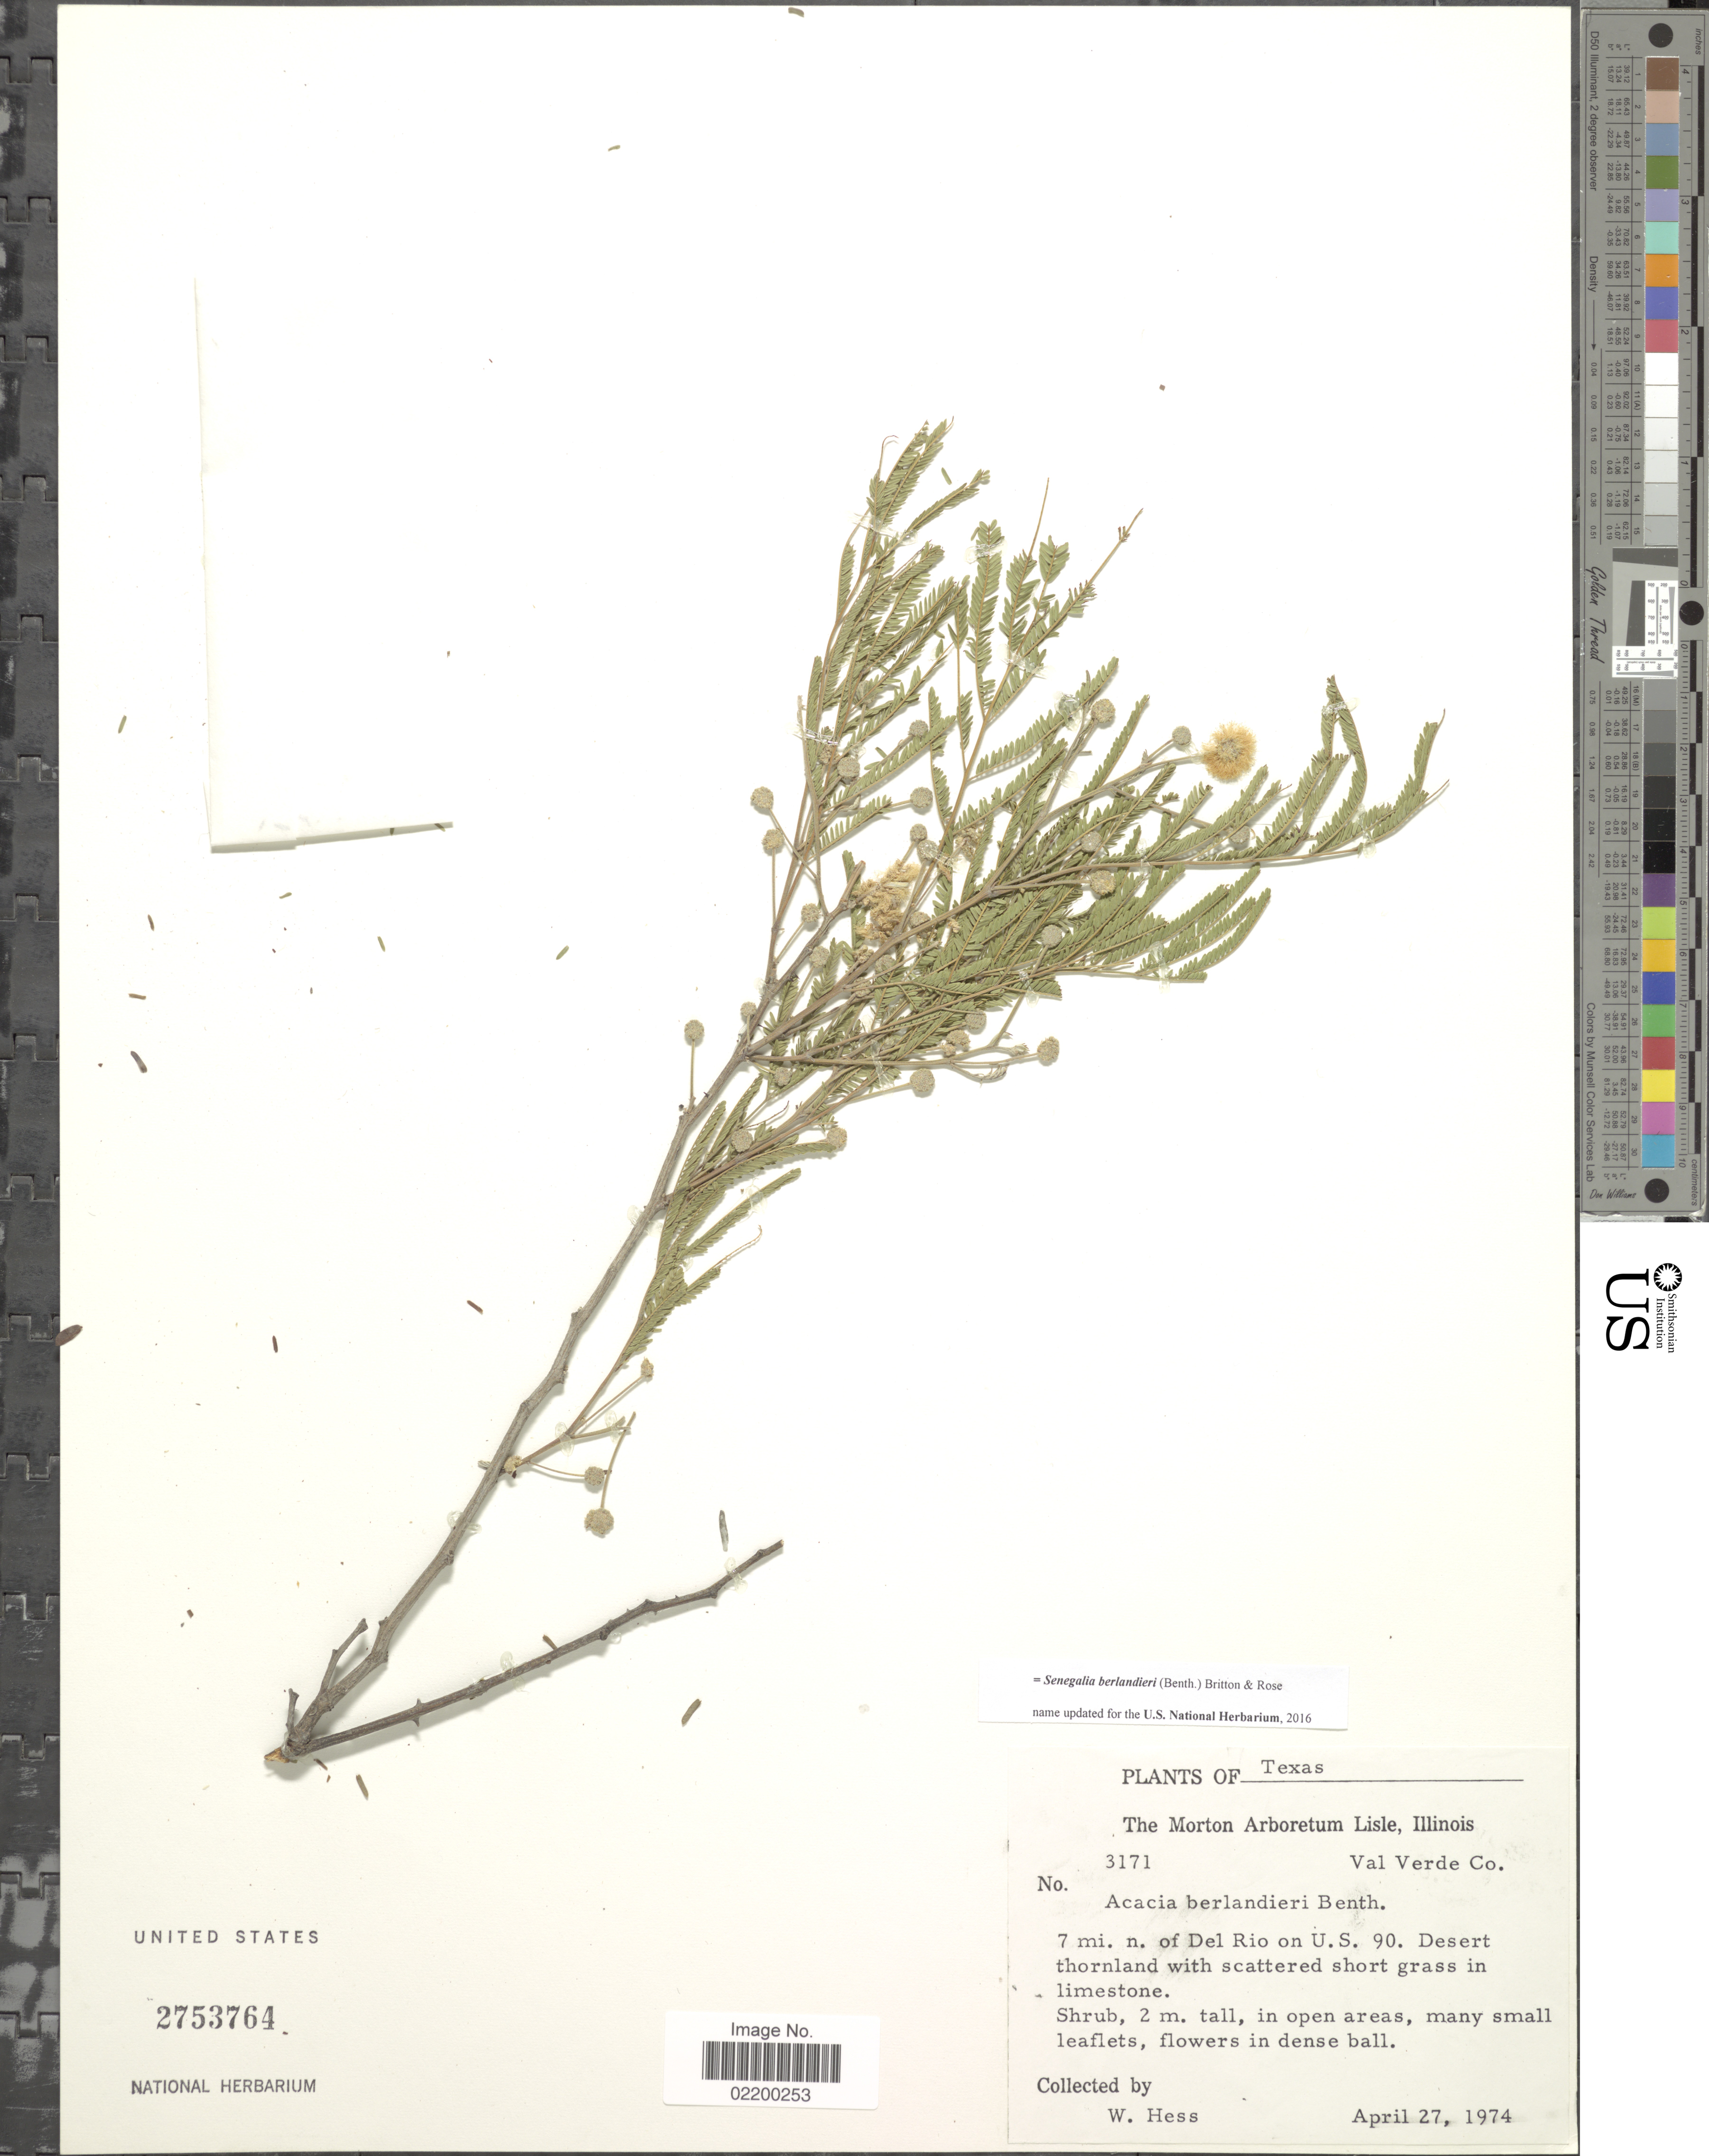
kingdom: Plantae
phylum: Tracheophyta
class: Magnoliopsida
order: Fabales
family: Fabaceae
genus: Senegalia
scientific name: Senegalia berlandieri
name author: (Benth.) Britton & Rose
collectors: W. Hess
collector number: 3171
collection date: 1974-04-27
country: United States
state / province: Texas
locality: Val Verde Co, 7mi n. of Del Rio on U.S. 90. Desert thornland with scattered short grass in limetone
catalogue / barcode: US 2753764